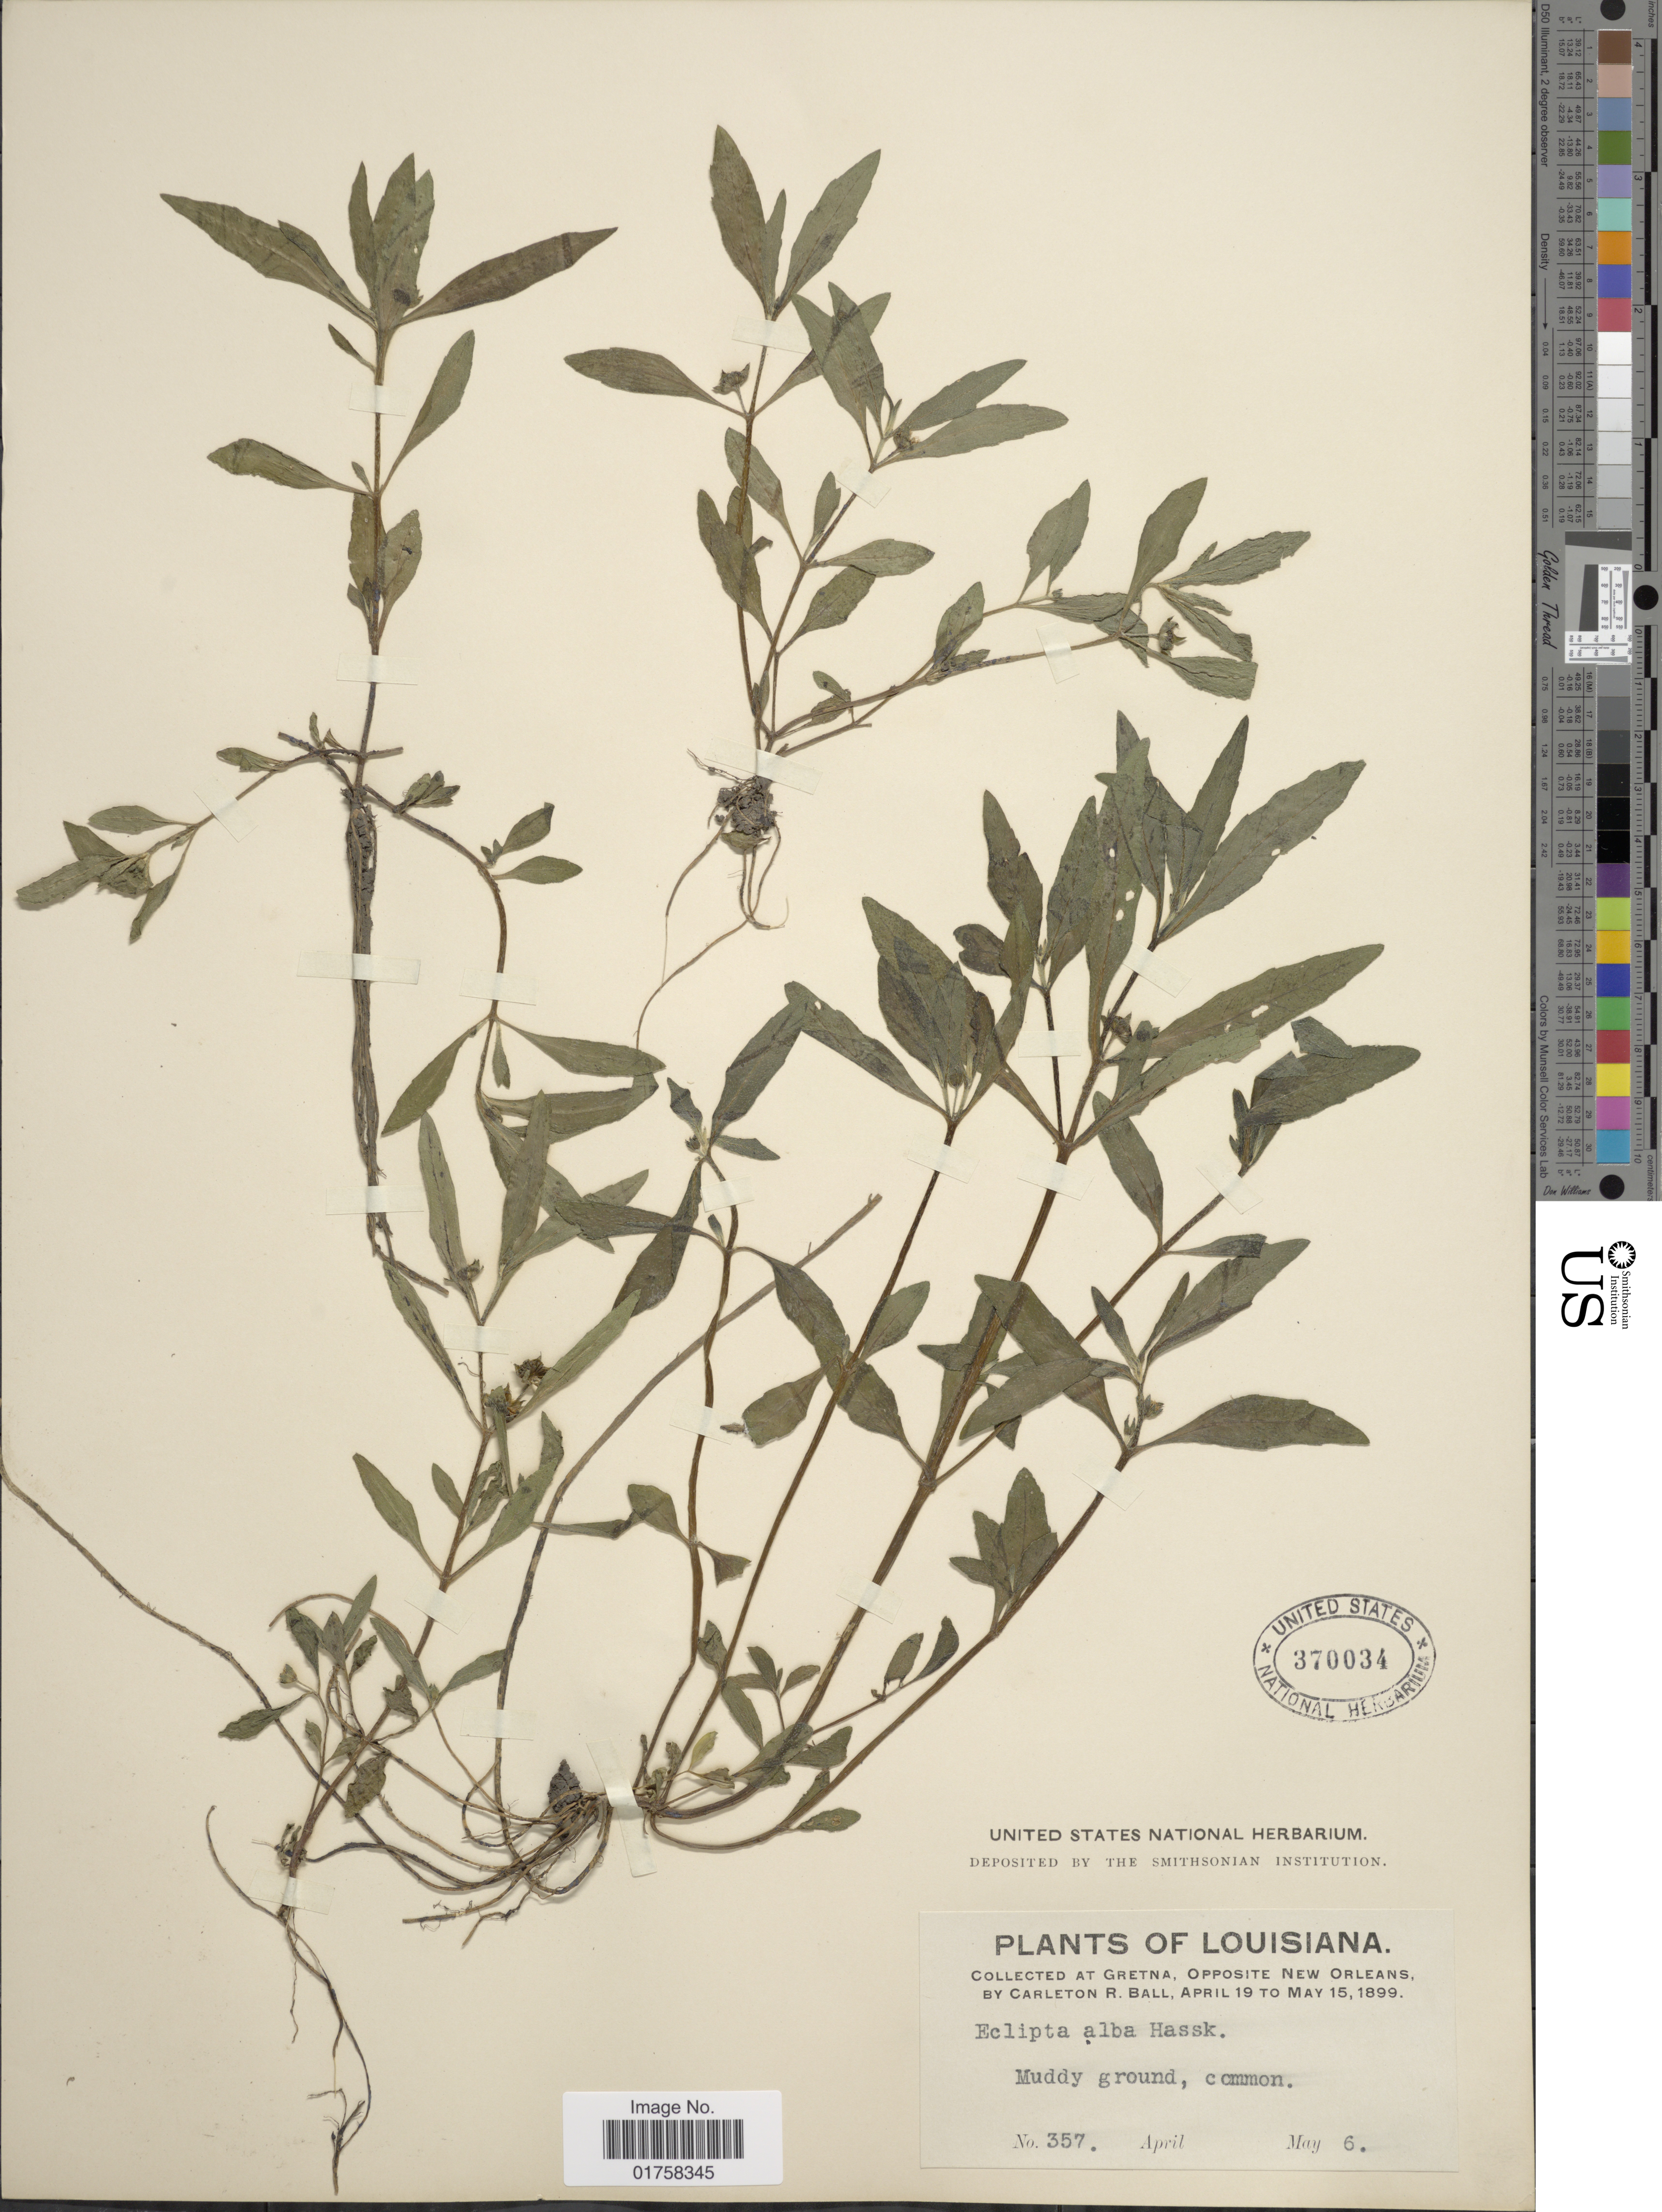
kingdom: Plantae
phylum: Tracheophyta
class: Magnoliopsida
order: Asterales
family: Asteraceae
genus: Eclipta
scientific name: Eclipta alba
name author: (L.) Hassk.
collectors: C. R. Ball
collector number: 357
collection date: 1899-05-06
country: United States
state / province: Louisiana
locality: At Gretna, Opposite New Orleans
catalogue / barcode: US 370034